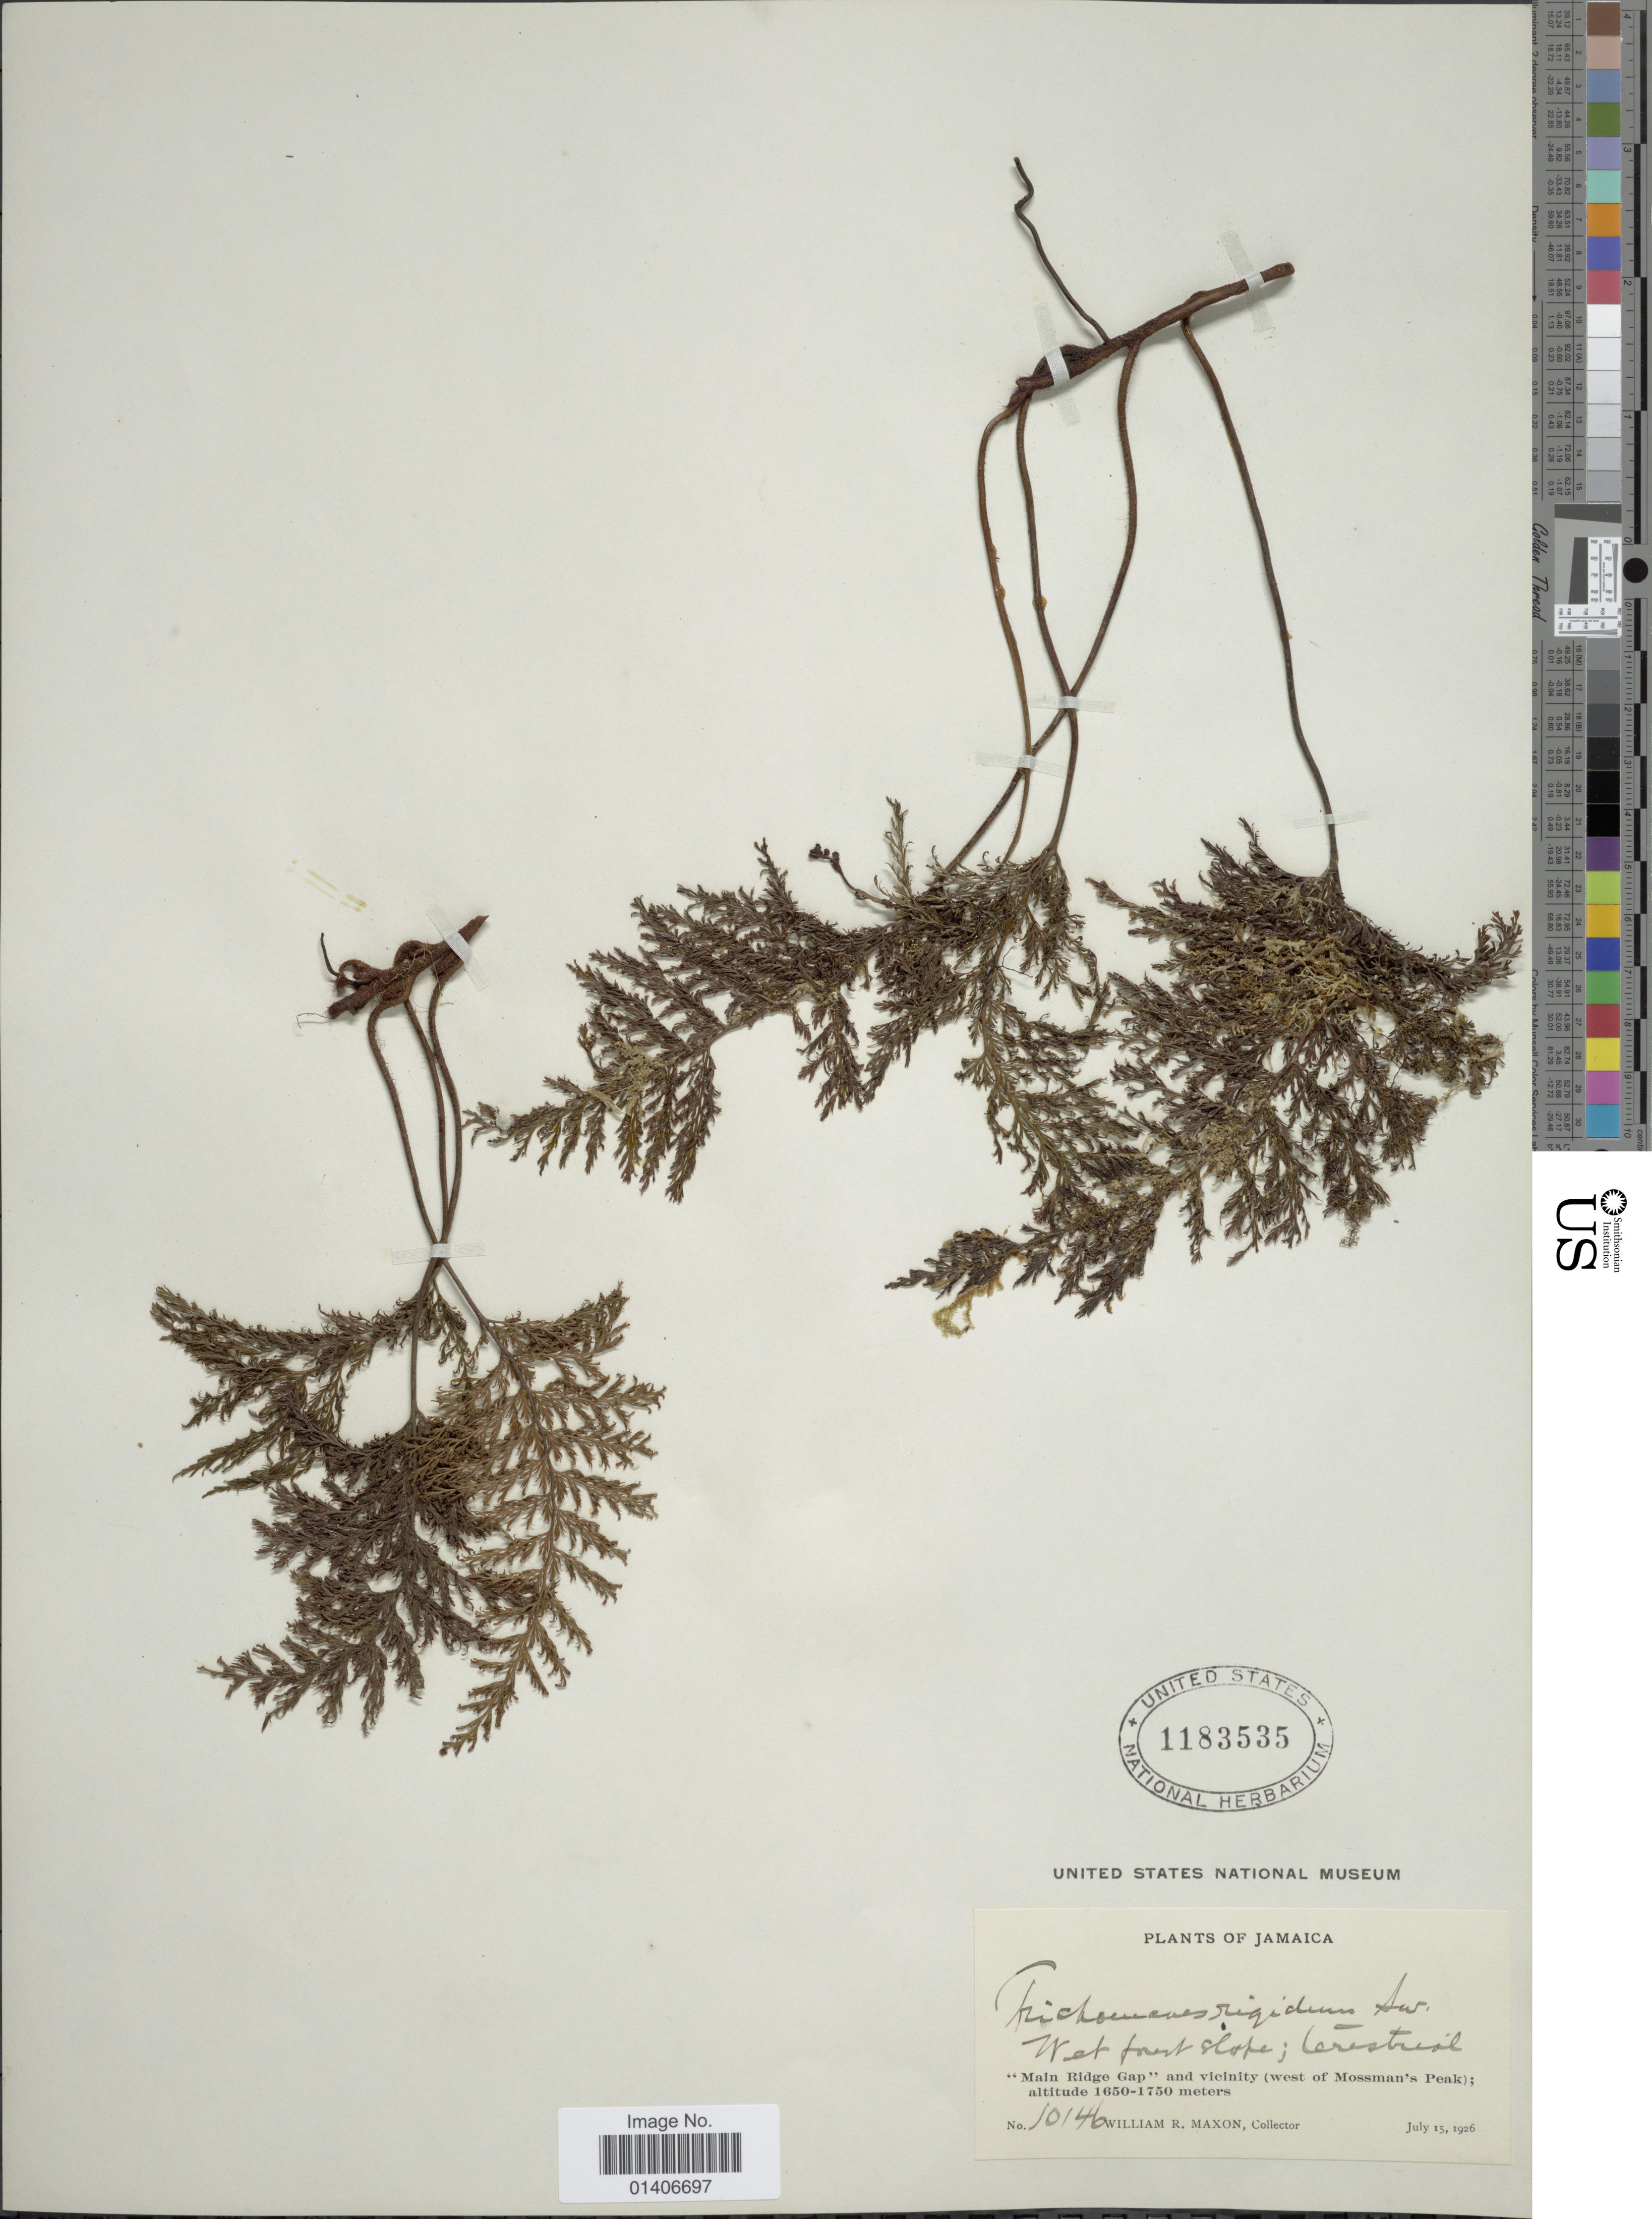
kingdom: Plantae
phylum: Tracheophyta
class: Polypodiopsida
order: Hymenophyllales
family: Hymenophyllaceae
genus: Abrodictyum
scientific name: Abrodictyum rigidum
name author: (Sw.) Ebihara & Dubuisson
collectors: W. R. Maxon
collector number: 10146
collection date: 1926-07-15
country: Jamaica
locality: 'Main Ridge Gap' and vicinity (west of Mossman's Peak)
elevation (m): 1650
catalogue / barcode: US 1183535